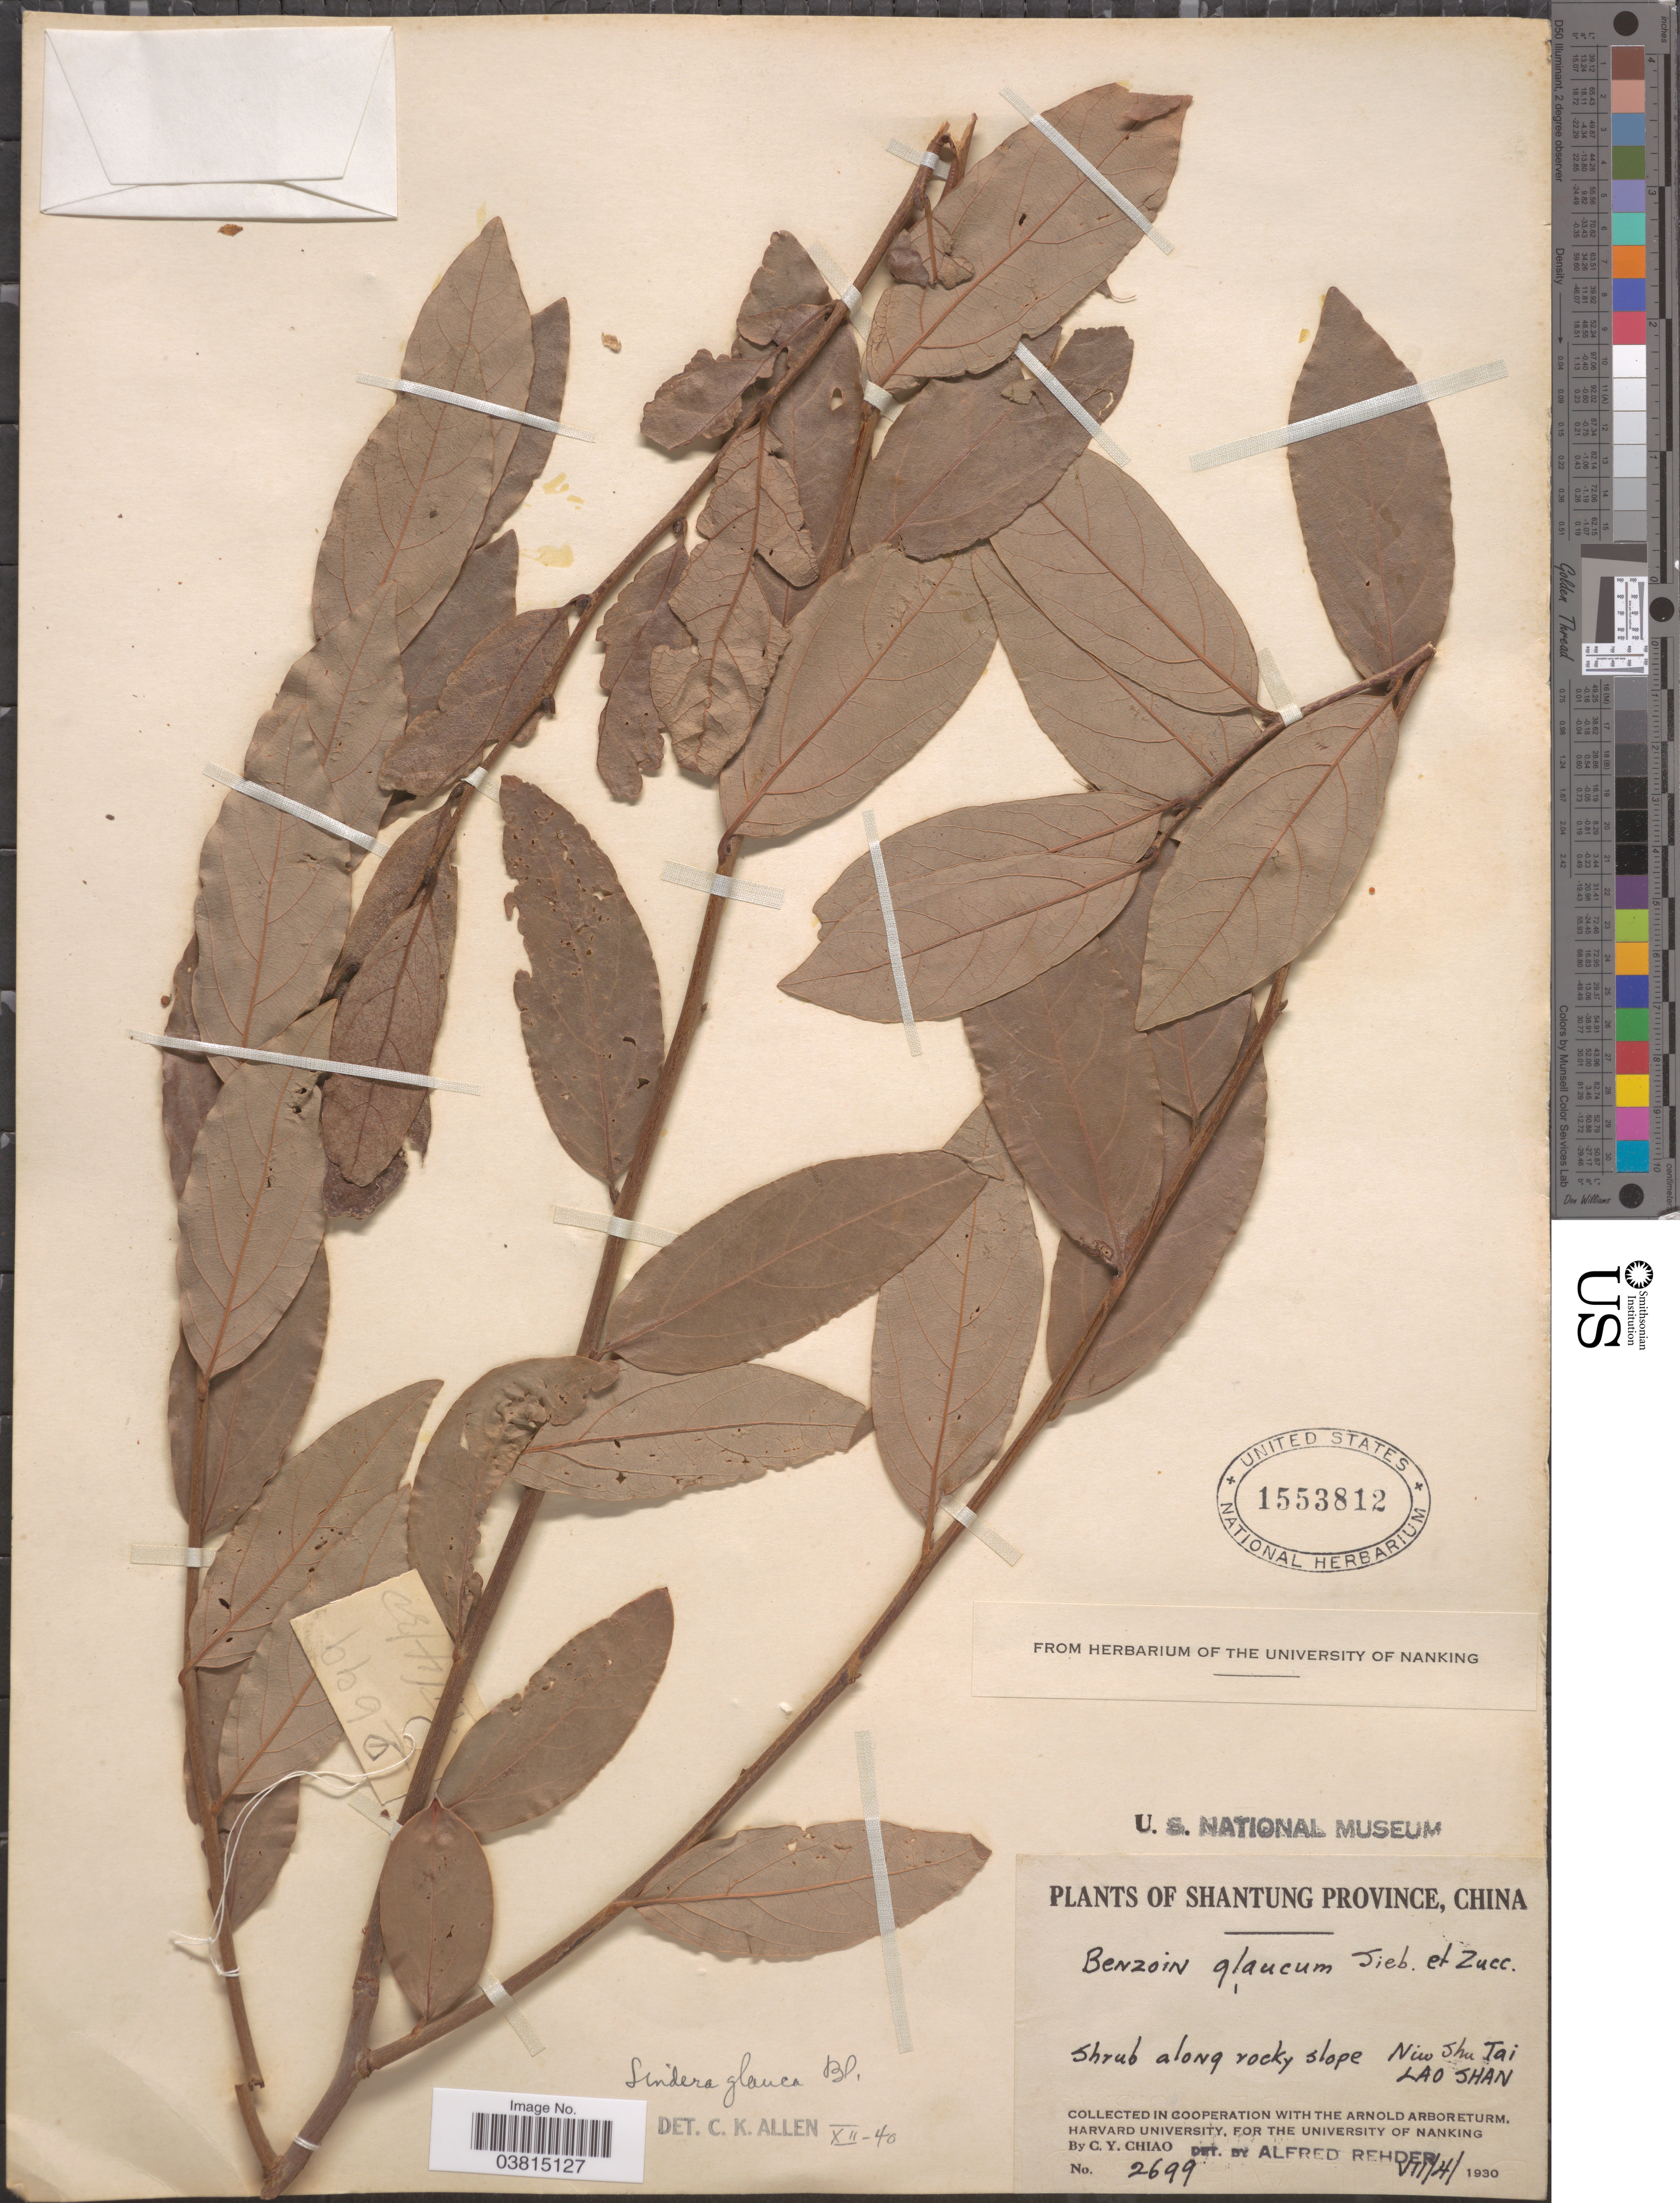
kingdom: Plantae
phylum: Tracheophyta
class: Magnoliopsida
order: Laurales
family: Lauraceae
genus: Lindera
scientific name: Lindera glauca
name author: (Siebold & Zucc.) Blume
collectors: C. Y. Chiao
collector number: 2699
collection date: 1930-07-04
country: China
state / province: Shandong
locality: Shantung Province. Niw Shu Tai. Lao Shan.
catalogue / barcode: US 1553812